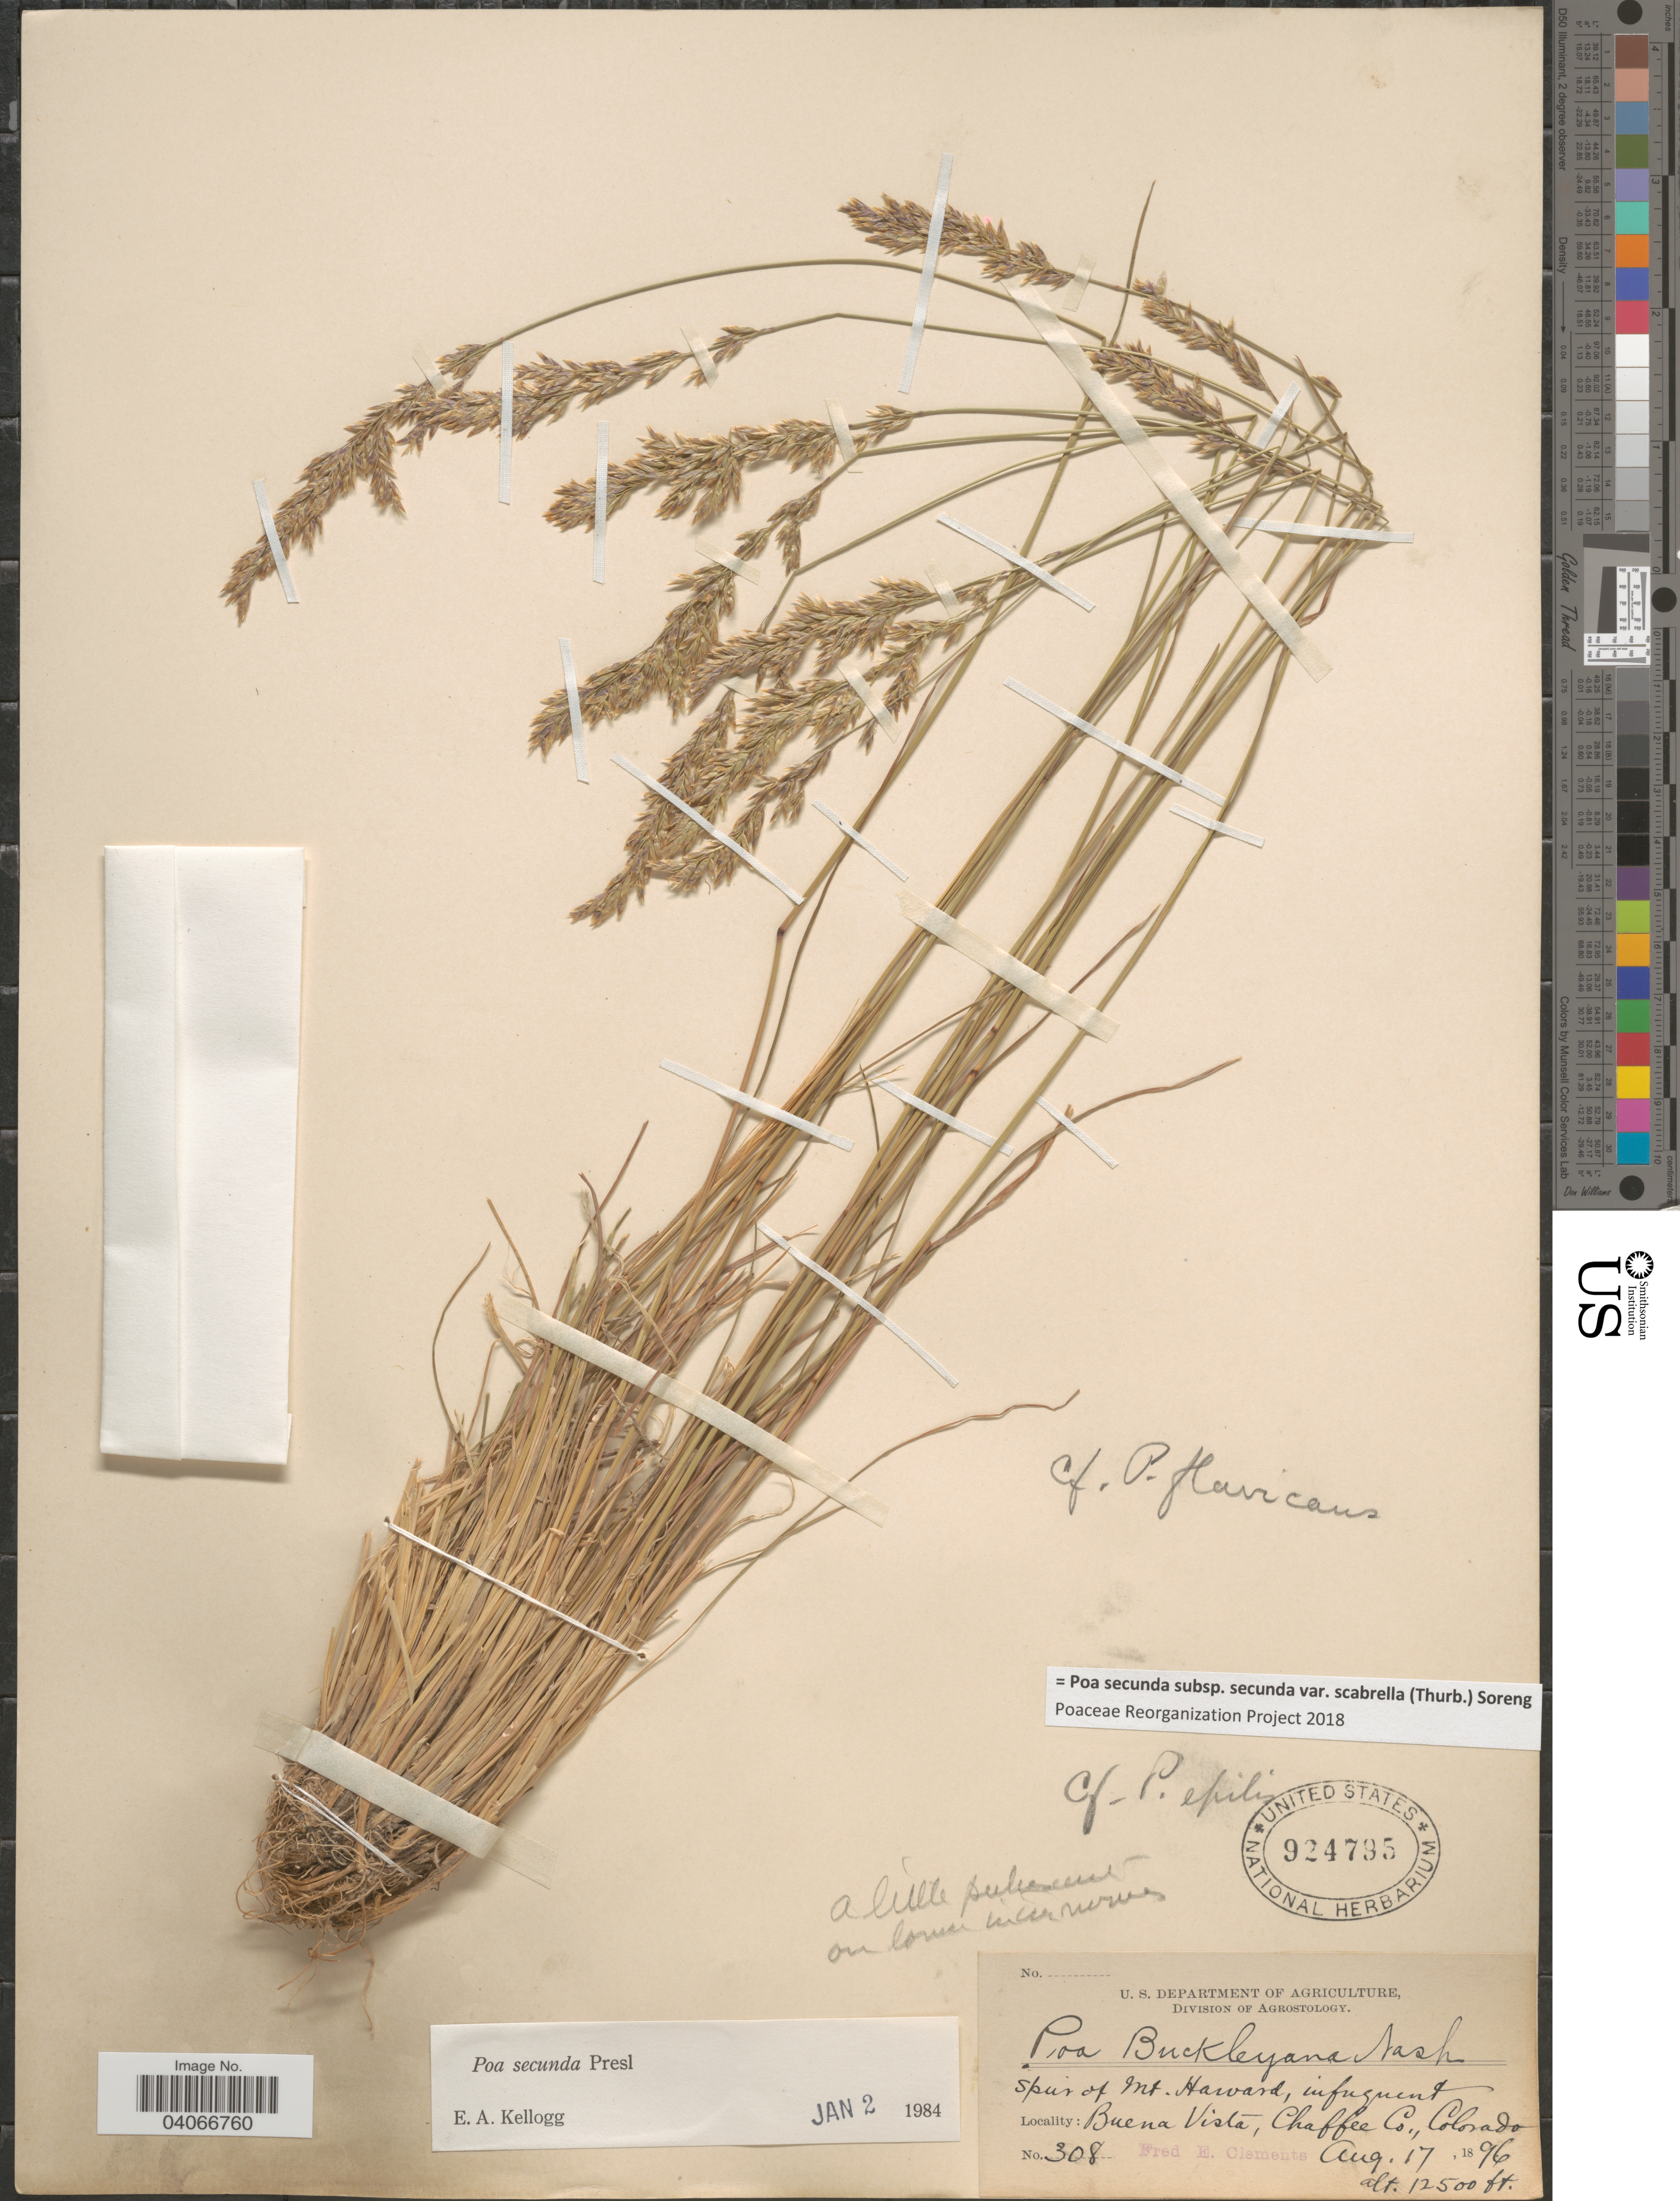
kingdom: Plantae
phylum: Tracheophyta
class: Liliopsida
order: Poales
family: Poaceae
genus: Poa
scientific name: Poa secunda subsp. secunda var. scabrella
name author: (Thurb.) Soreng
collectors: F. E. Clements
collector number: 308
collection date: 1896-08-17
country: United States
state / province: Colorado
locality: Spur of Mt. Harvard, infrequent. Buena Vista, Chaffee Co.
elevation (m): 3810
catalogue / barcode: US 924795